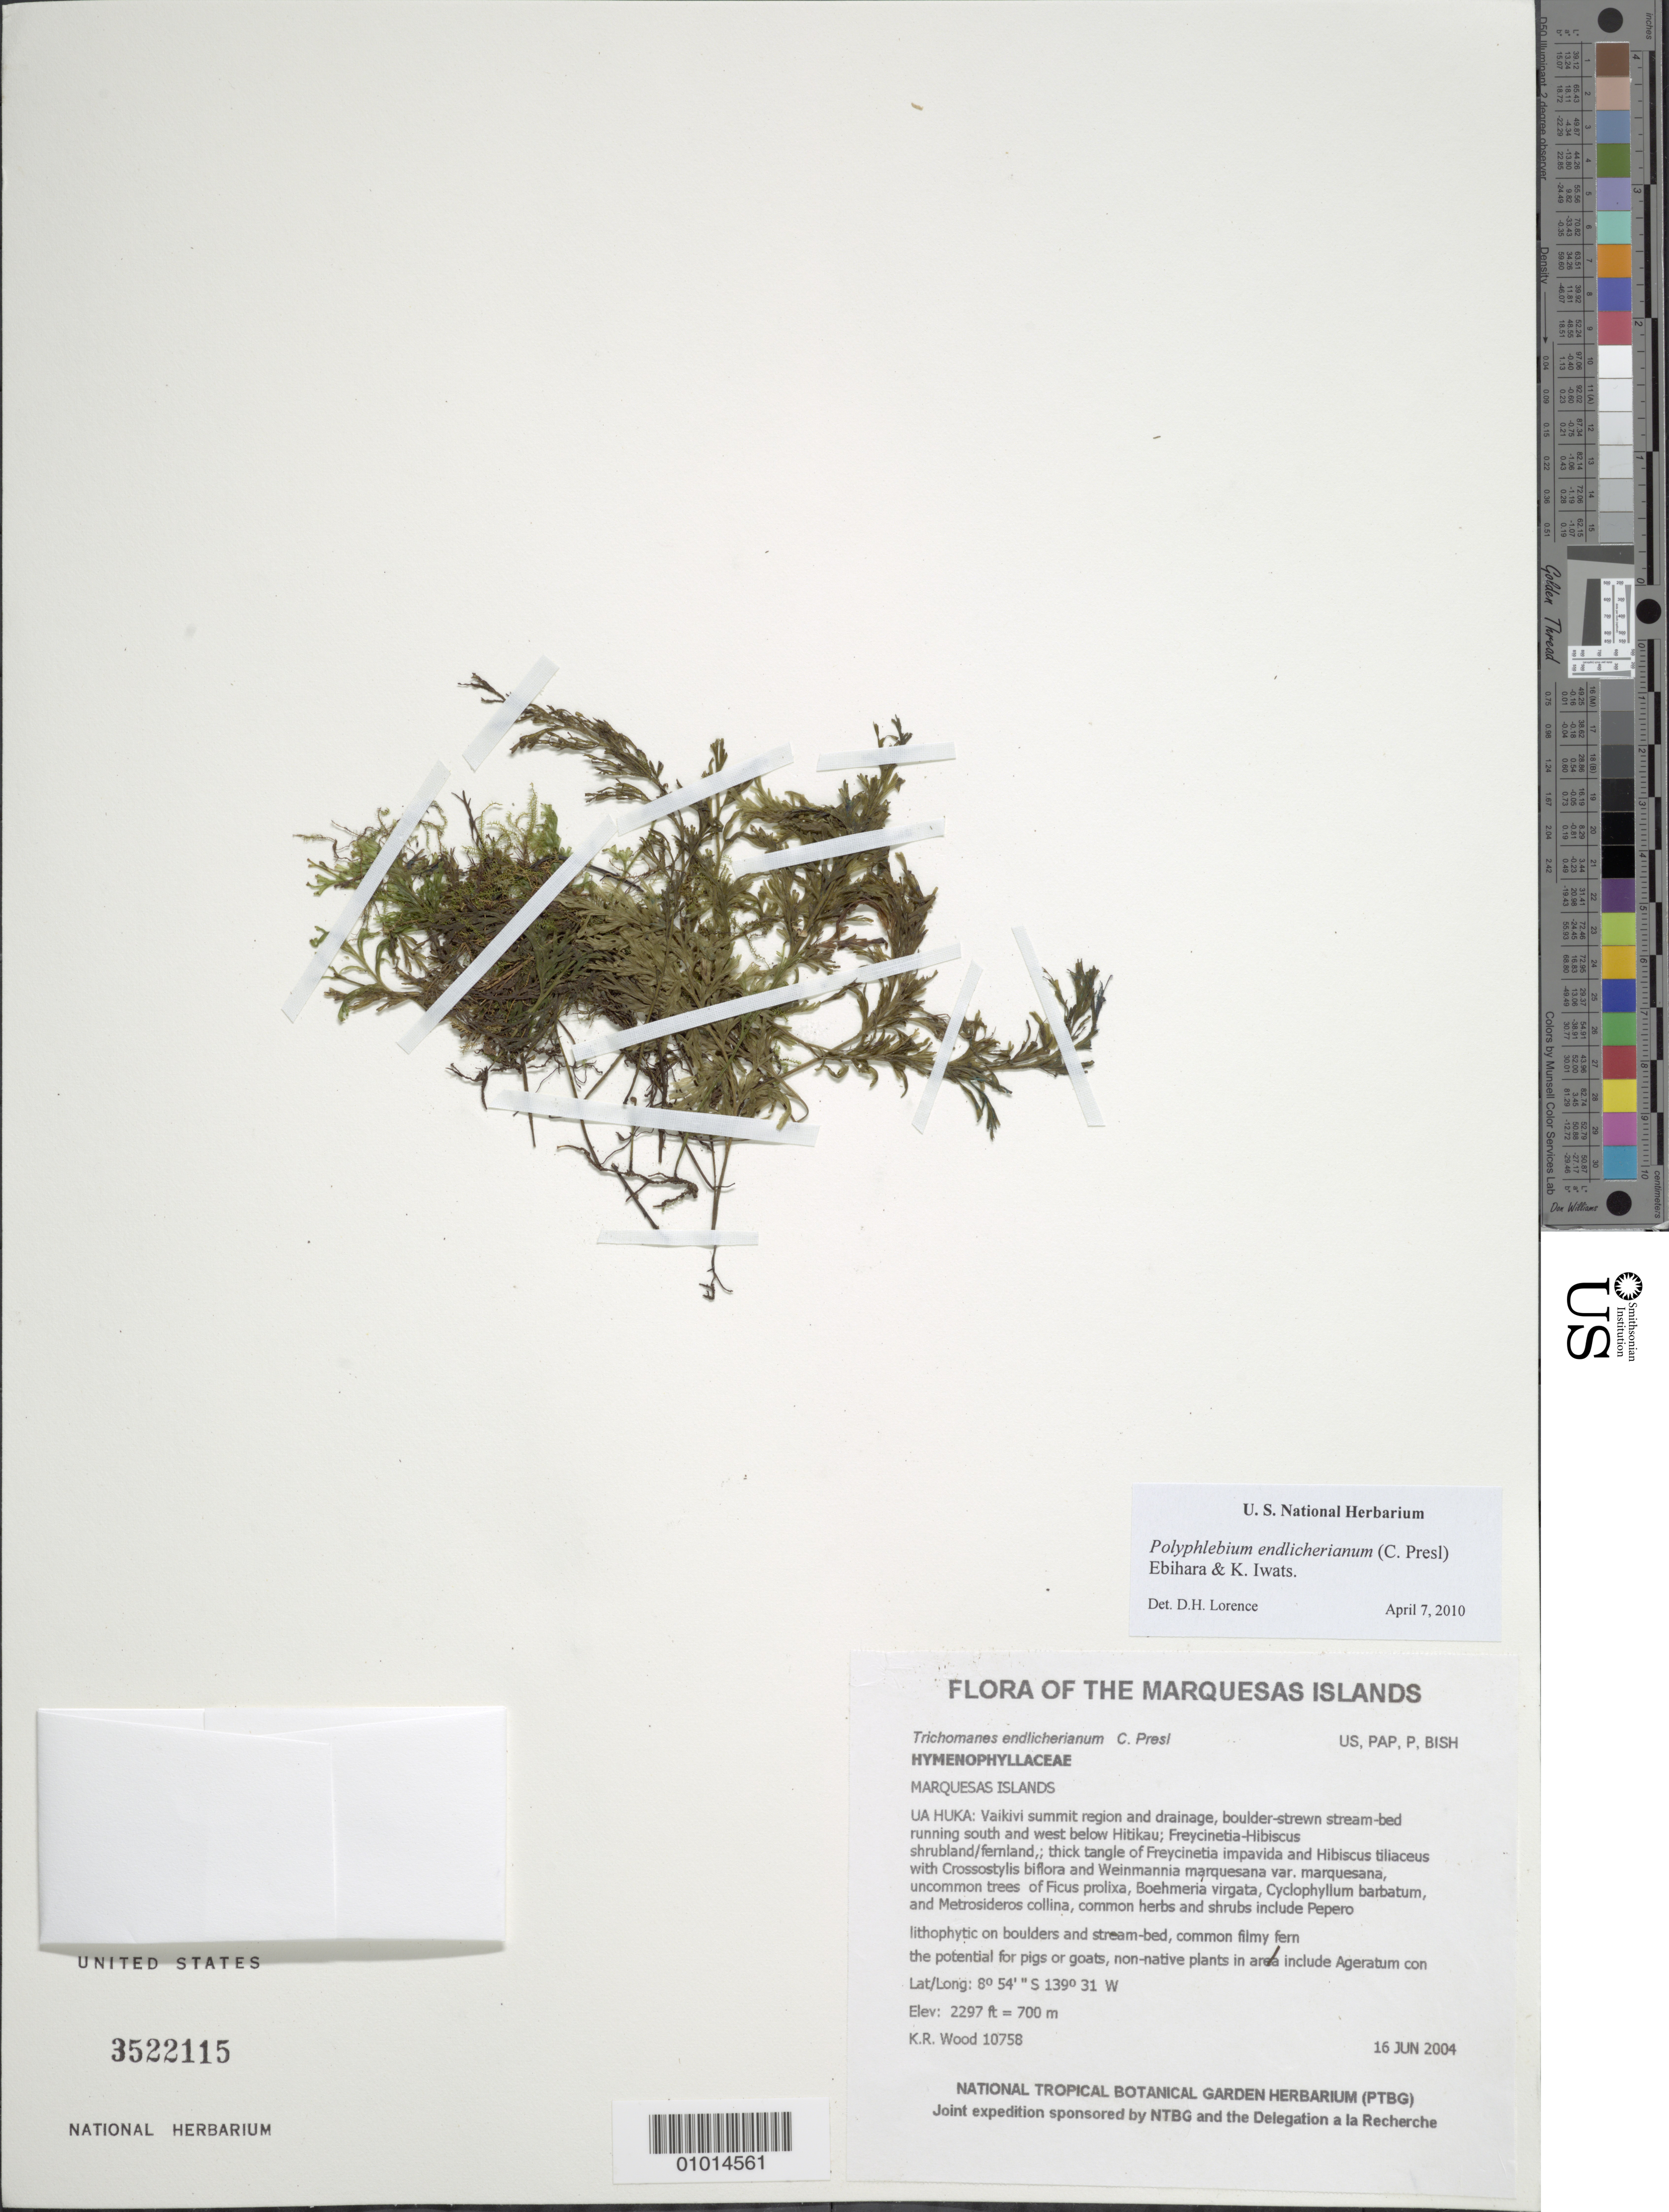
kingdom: Plantae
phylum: Tracheophyta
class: Polypodiopsida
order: Hymenophyllales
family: Hymenophyllaceae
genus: Polyphlebium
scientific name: Polyphlebium endlicherianum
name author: (C. Presl) Ebihara & K. Iwats.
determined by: Lorence, David H., (PTBG), National Tropical Botanical Garden (UNITED STATES)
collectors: K. R. Wood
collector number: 10758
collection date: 2004-06-16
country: French Polynesia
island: Ua Huka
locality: Vaikivi summit region and drainage, boulder-strewn stream-bed running south and west below Hitikau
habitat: Freycinetia-Hibiscus shrubland/fernland,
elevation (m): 700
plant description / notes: the potential for pigs or goats, non-native plants in area include Ageratum conyzoides, Cordyline fruticosa, Dioscorea pentaphylla, and Zingiber zerumbet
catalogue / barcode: US 3522115